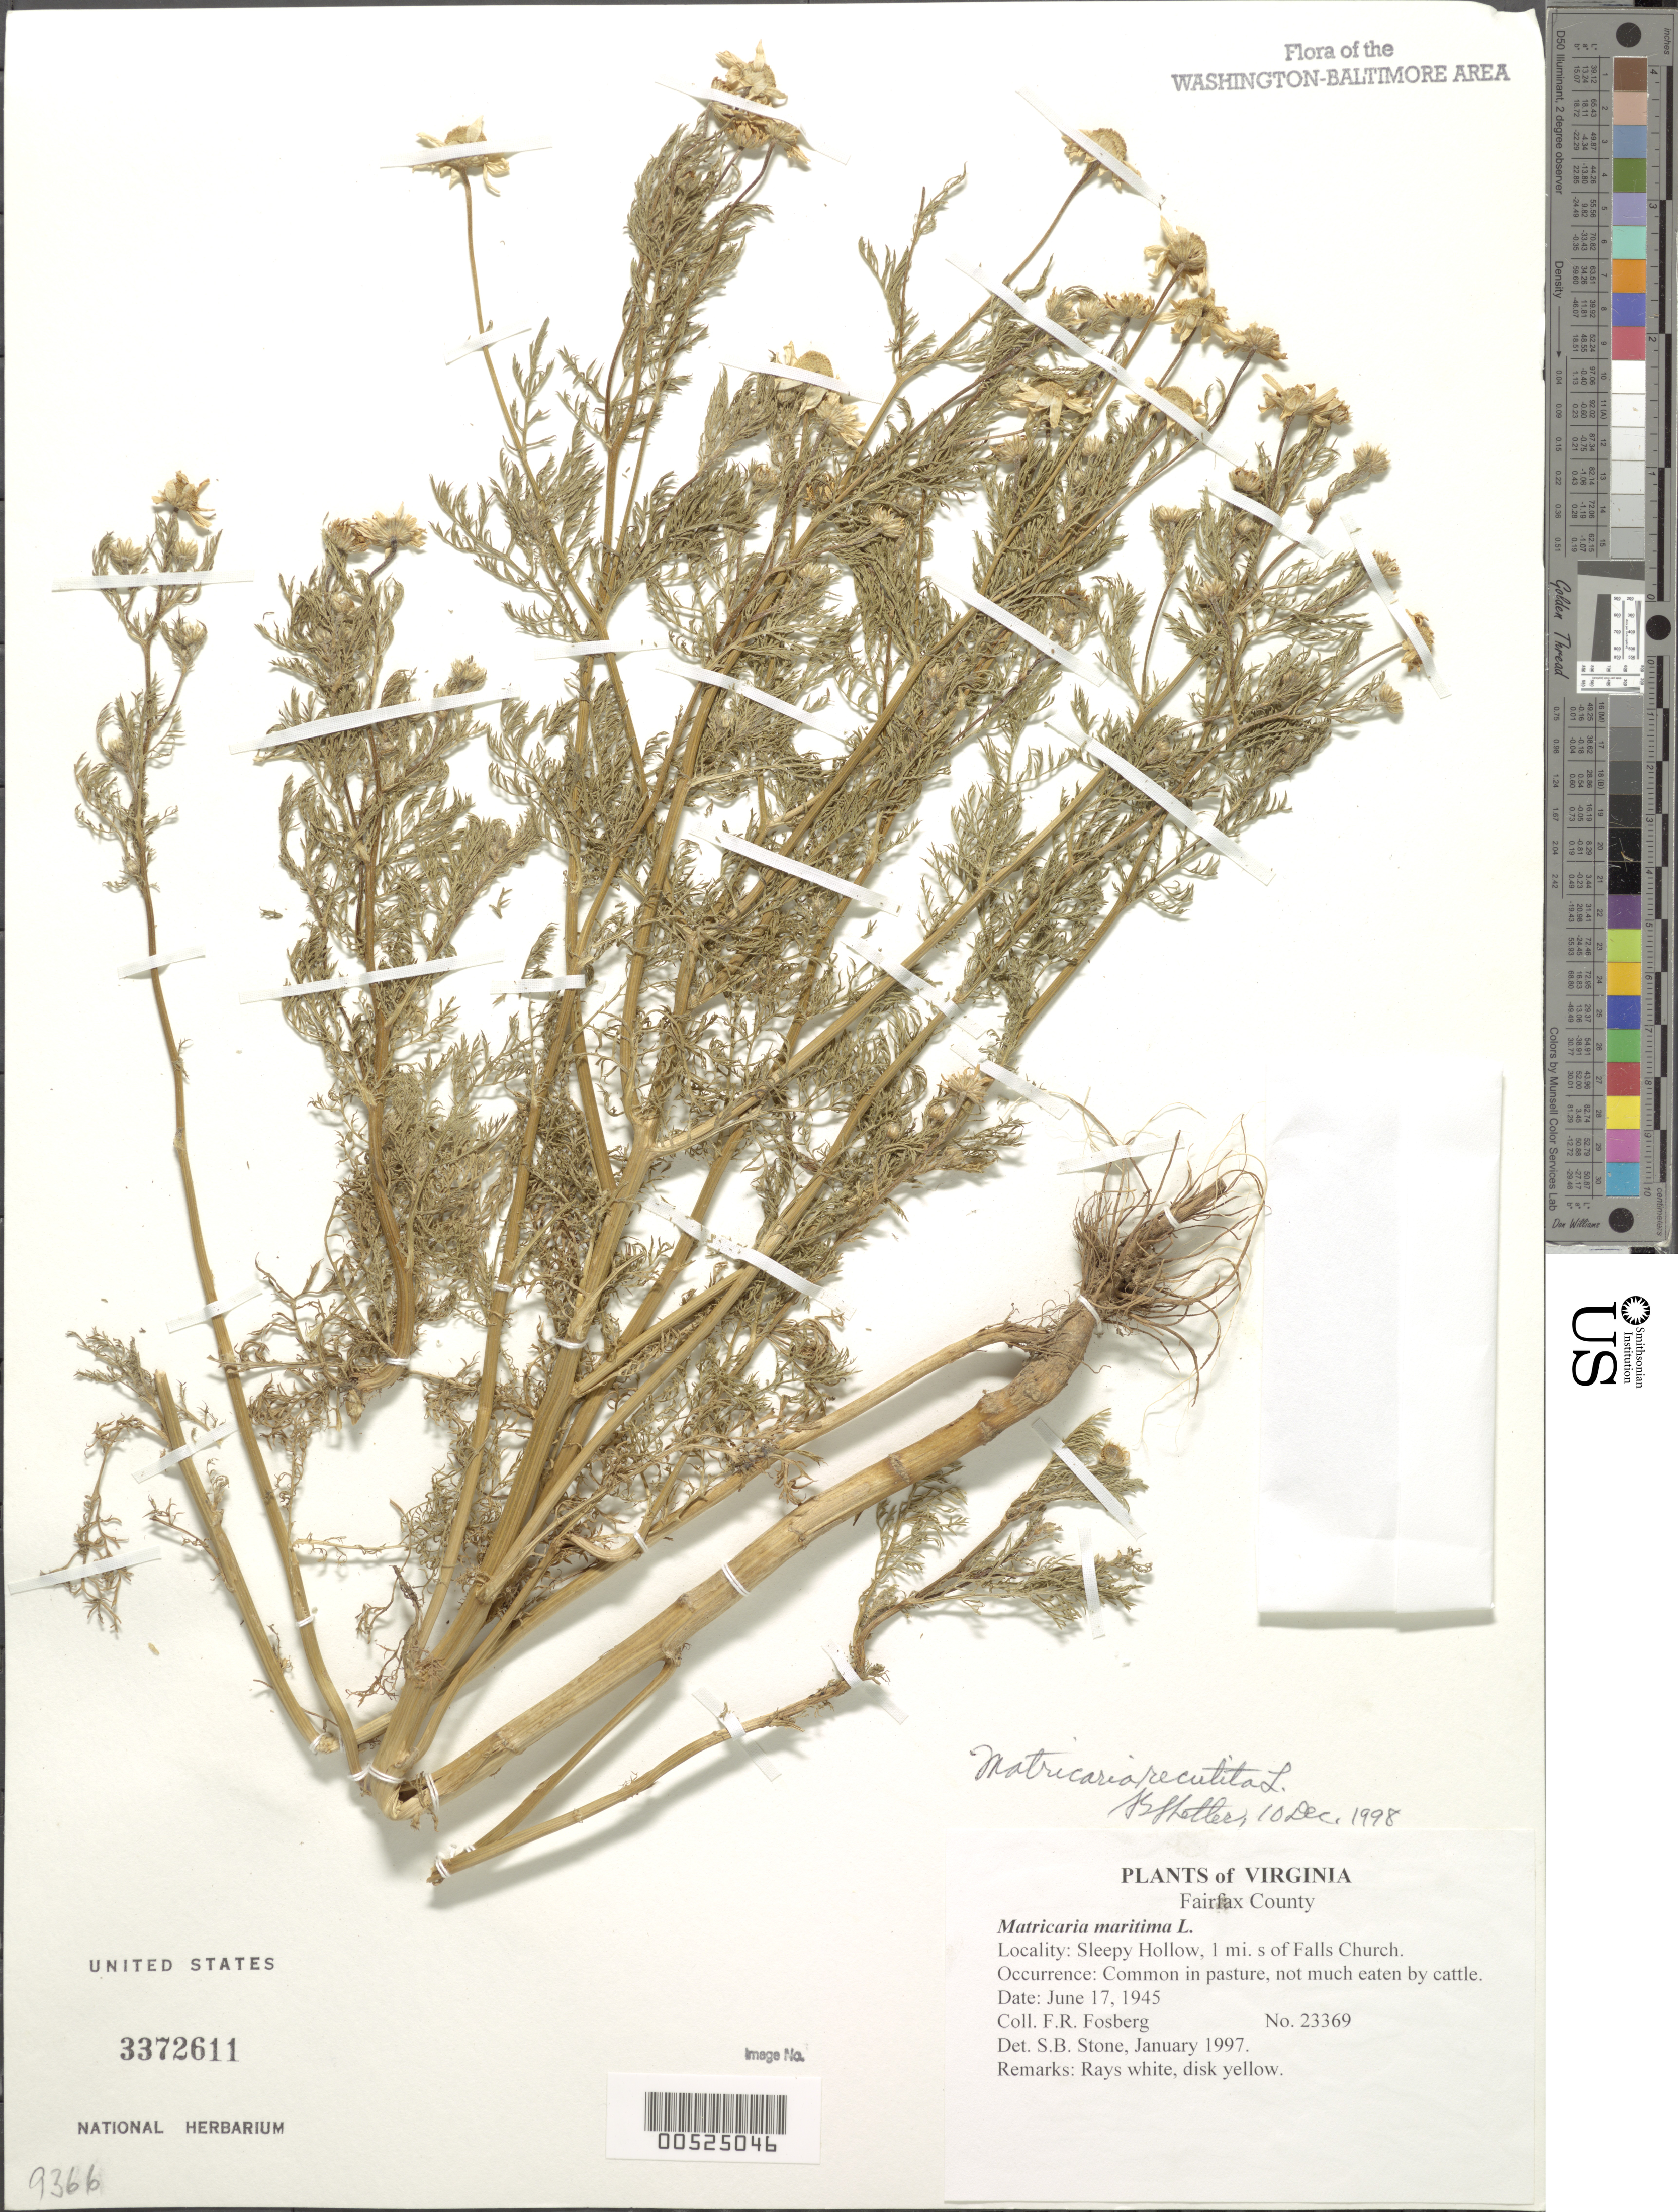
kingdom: Plantae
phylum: Tracheophyta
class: Magnoliopsida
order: Asterales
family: Asteraceae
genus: Matricaria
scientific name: Matricaria chamomilla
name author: L.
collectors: F. R. Fosberg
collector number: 23369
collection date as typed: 17 Jun 1945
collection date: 1945-06-17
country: United States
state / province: Virginia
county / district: Fairfax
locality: Sleepy Hollow, 1 mi. S of Falls Church.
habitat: Common in pasture, not much eaten by cattle.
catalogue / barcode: US 3372611